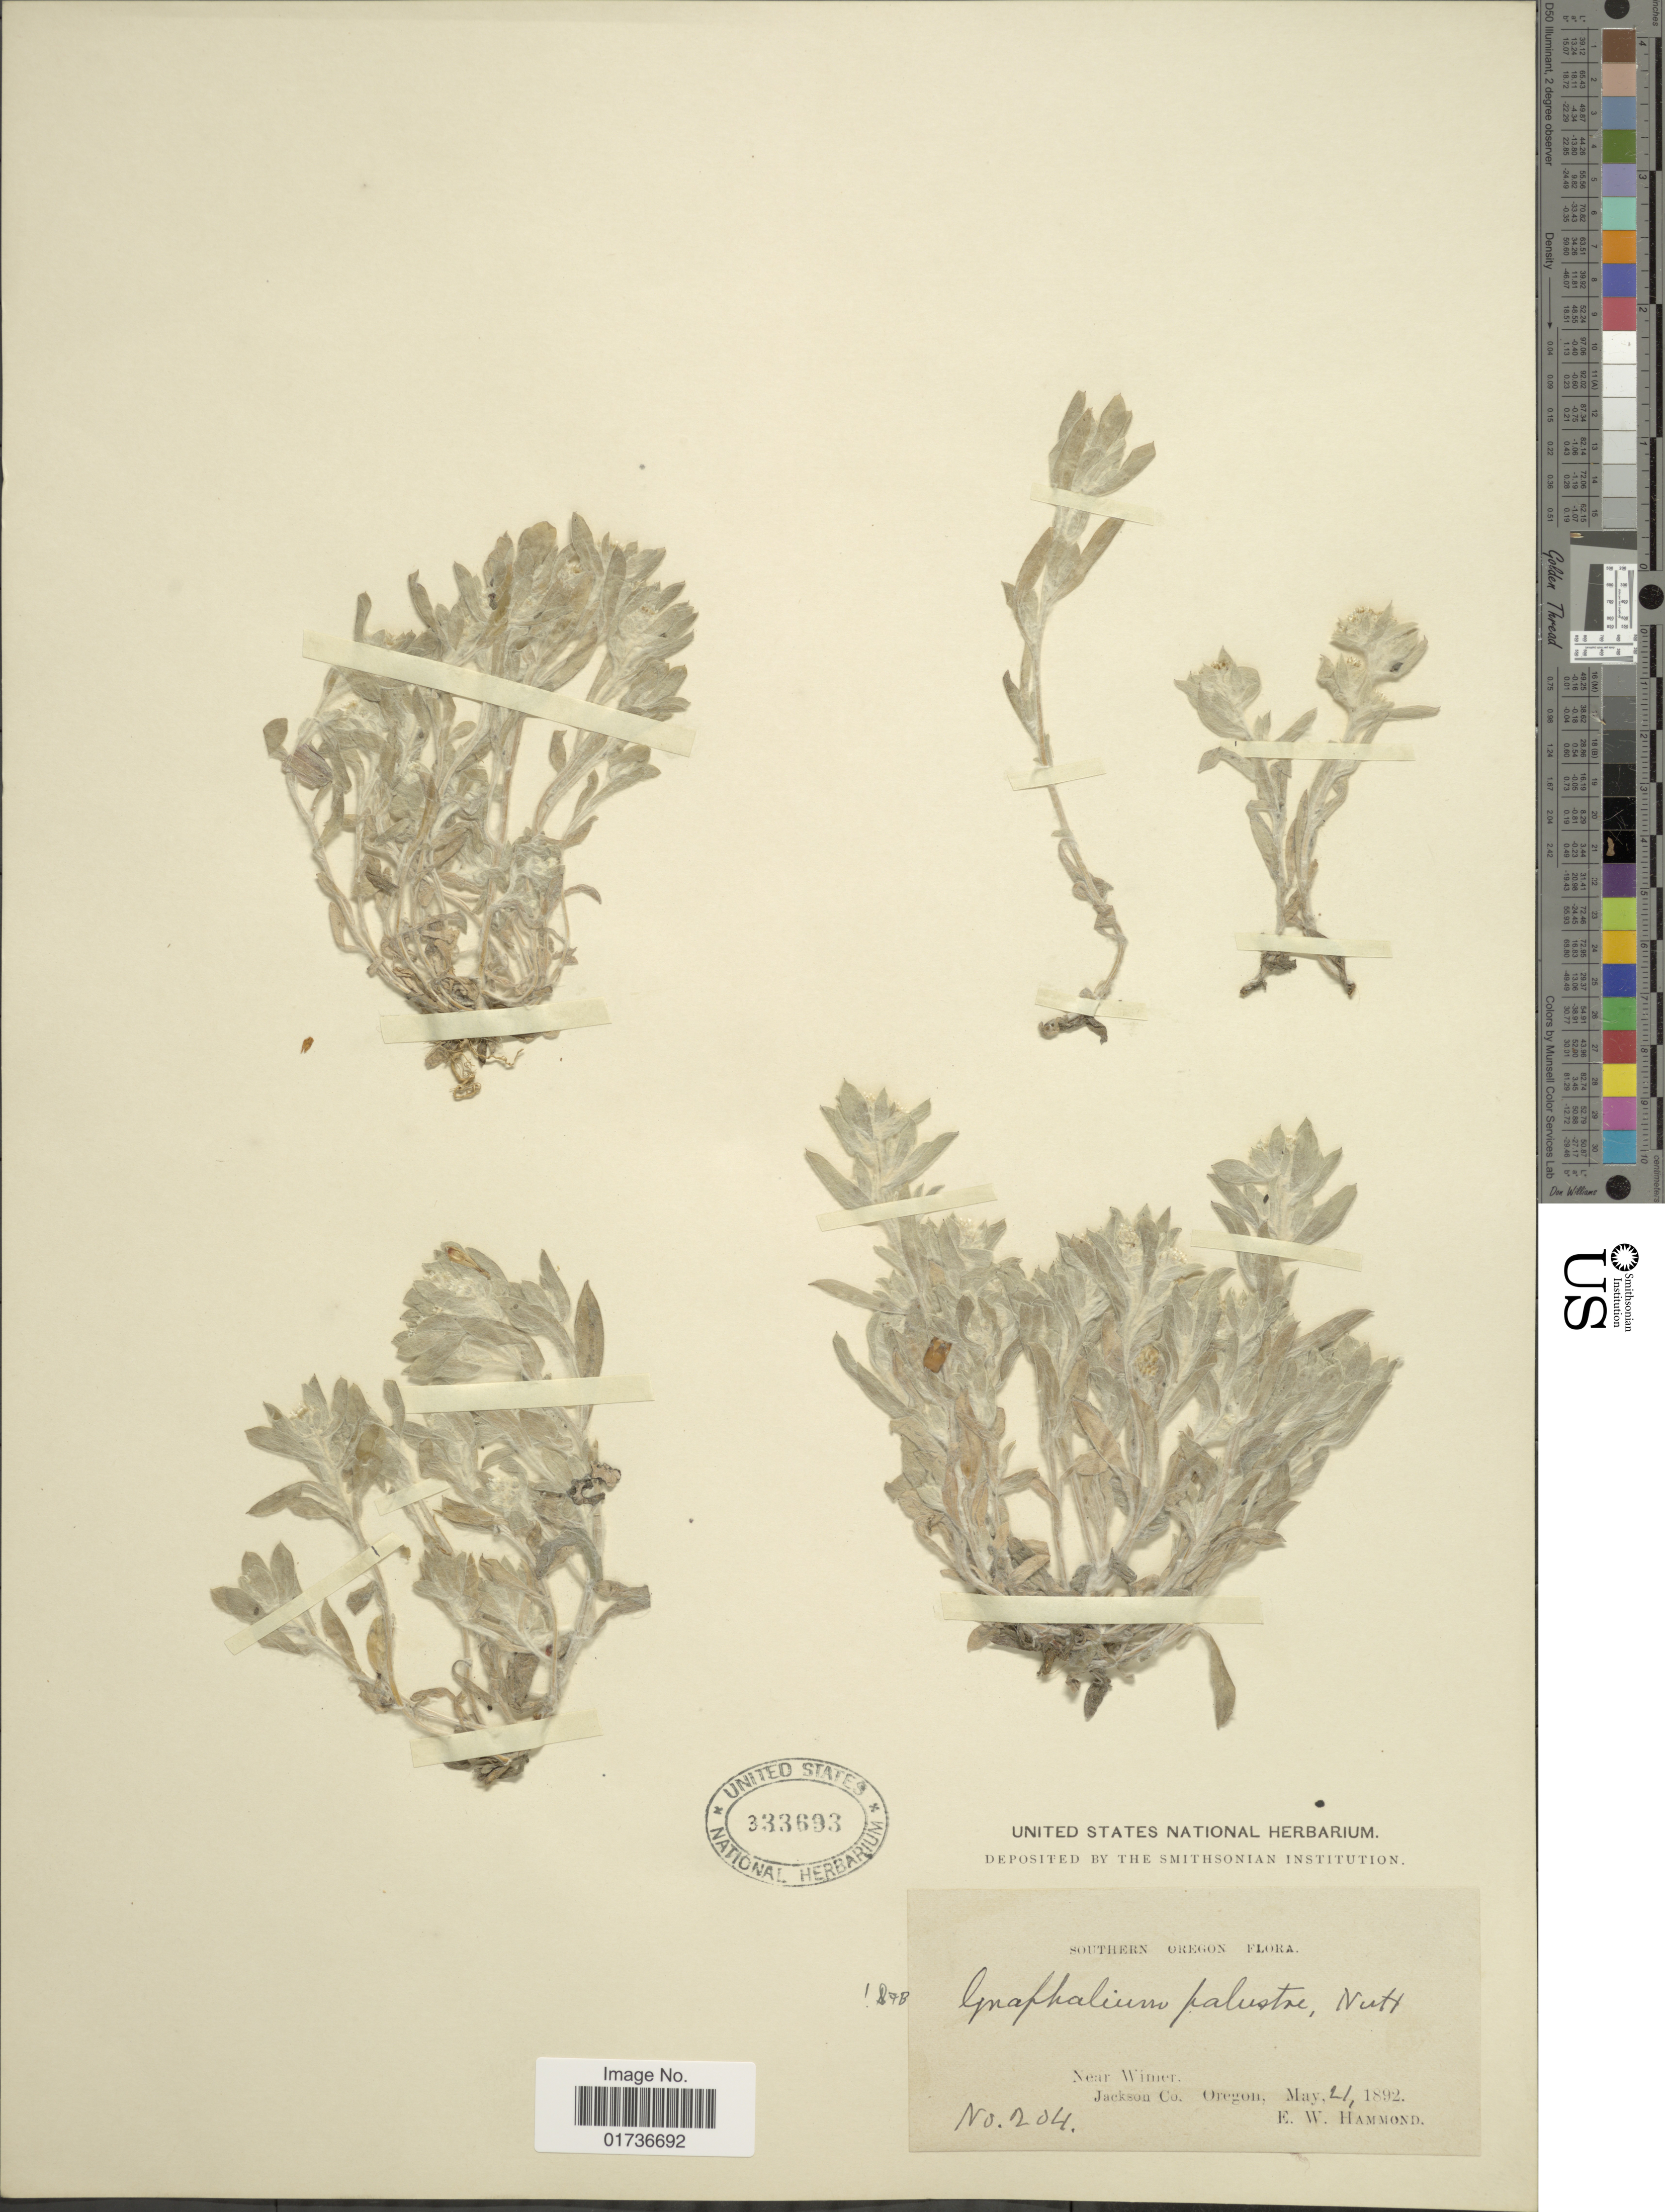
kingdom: Plantae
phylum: Tracheophyta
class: Magnoliopsida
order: Asterales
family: Asteraceae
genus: Gnaphalium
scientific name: Gnaphalium palustre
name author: Nutt.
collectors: E. Hammond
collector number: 204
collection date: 1892-05-21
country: United States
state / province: Oregon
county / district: Jackson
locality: Southern Oregon, Near Wimer, Jackson Co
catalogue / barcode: US 333693